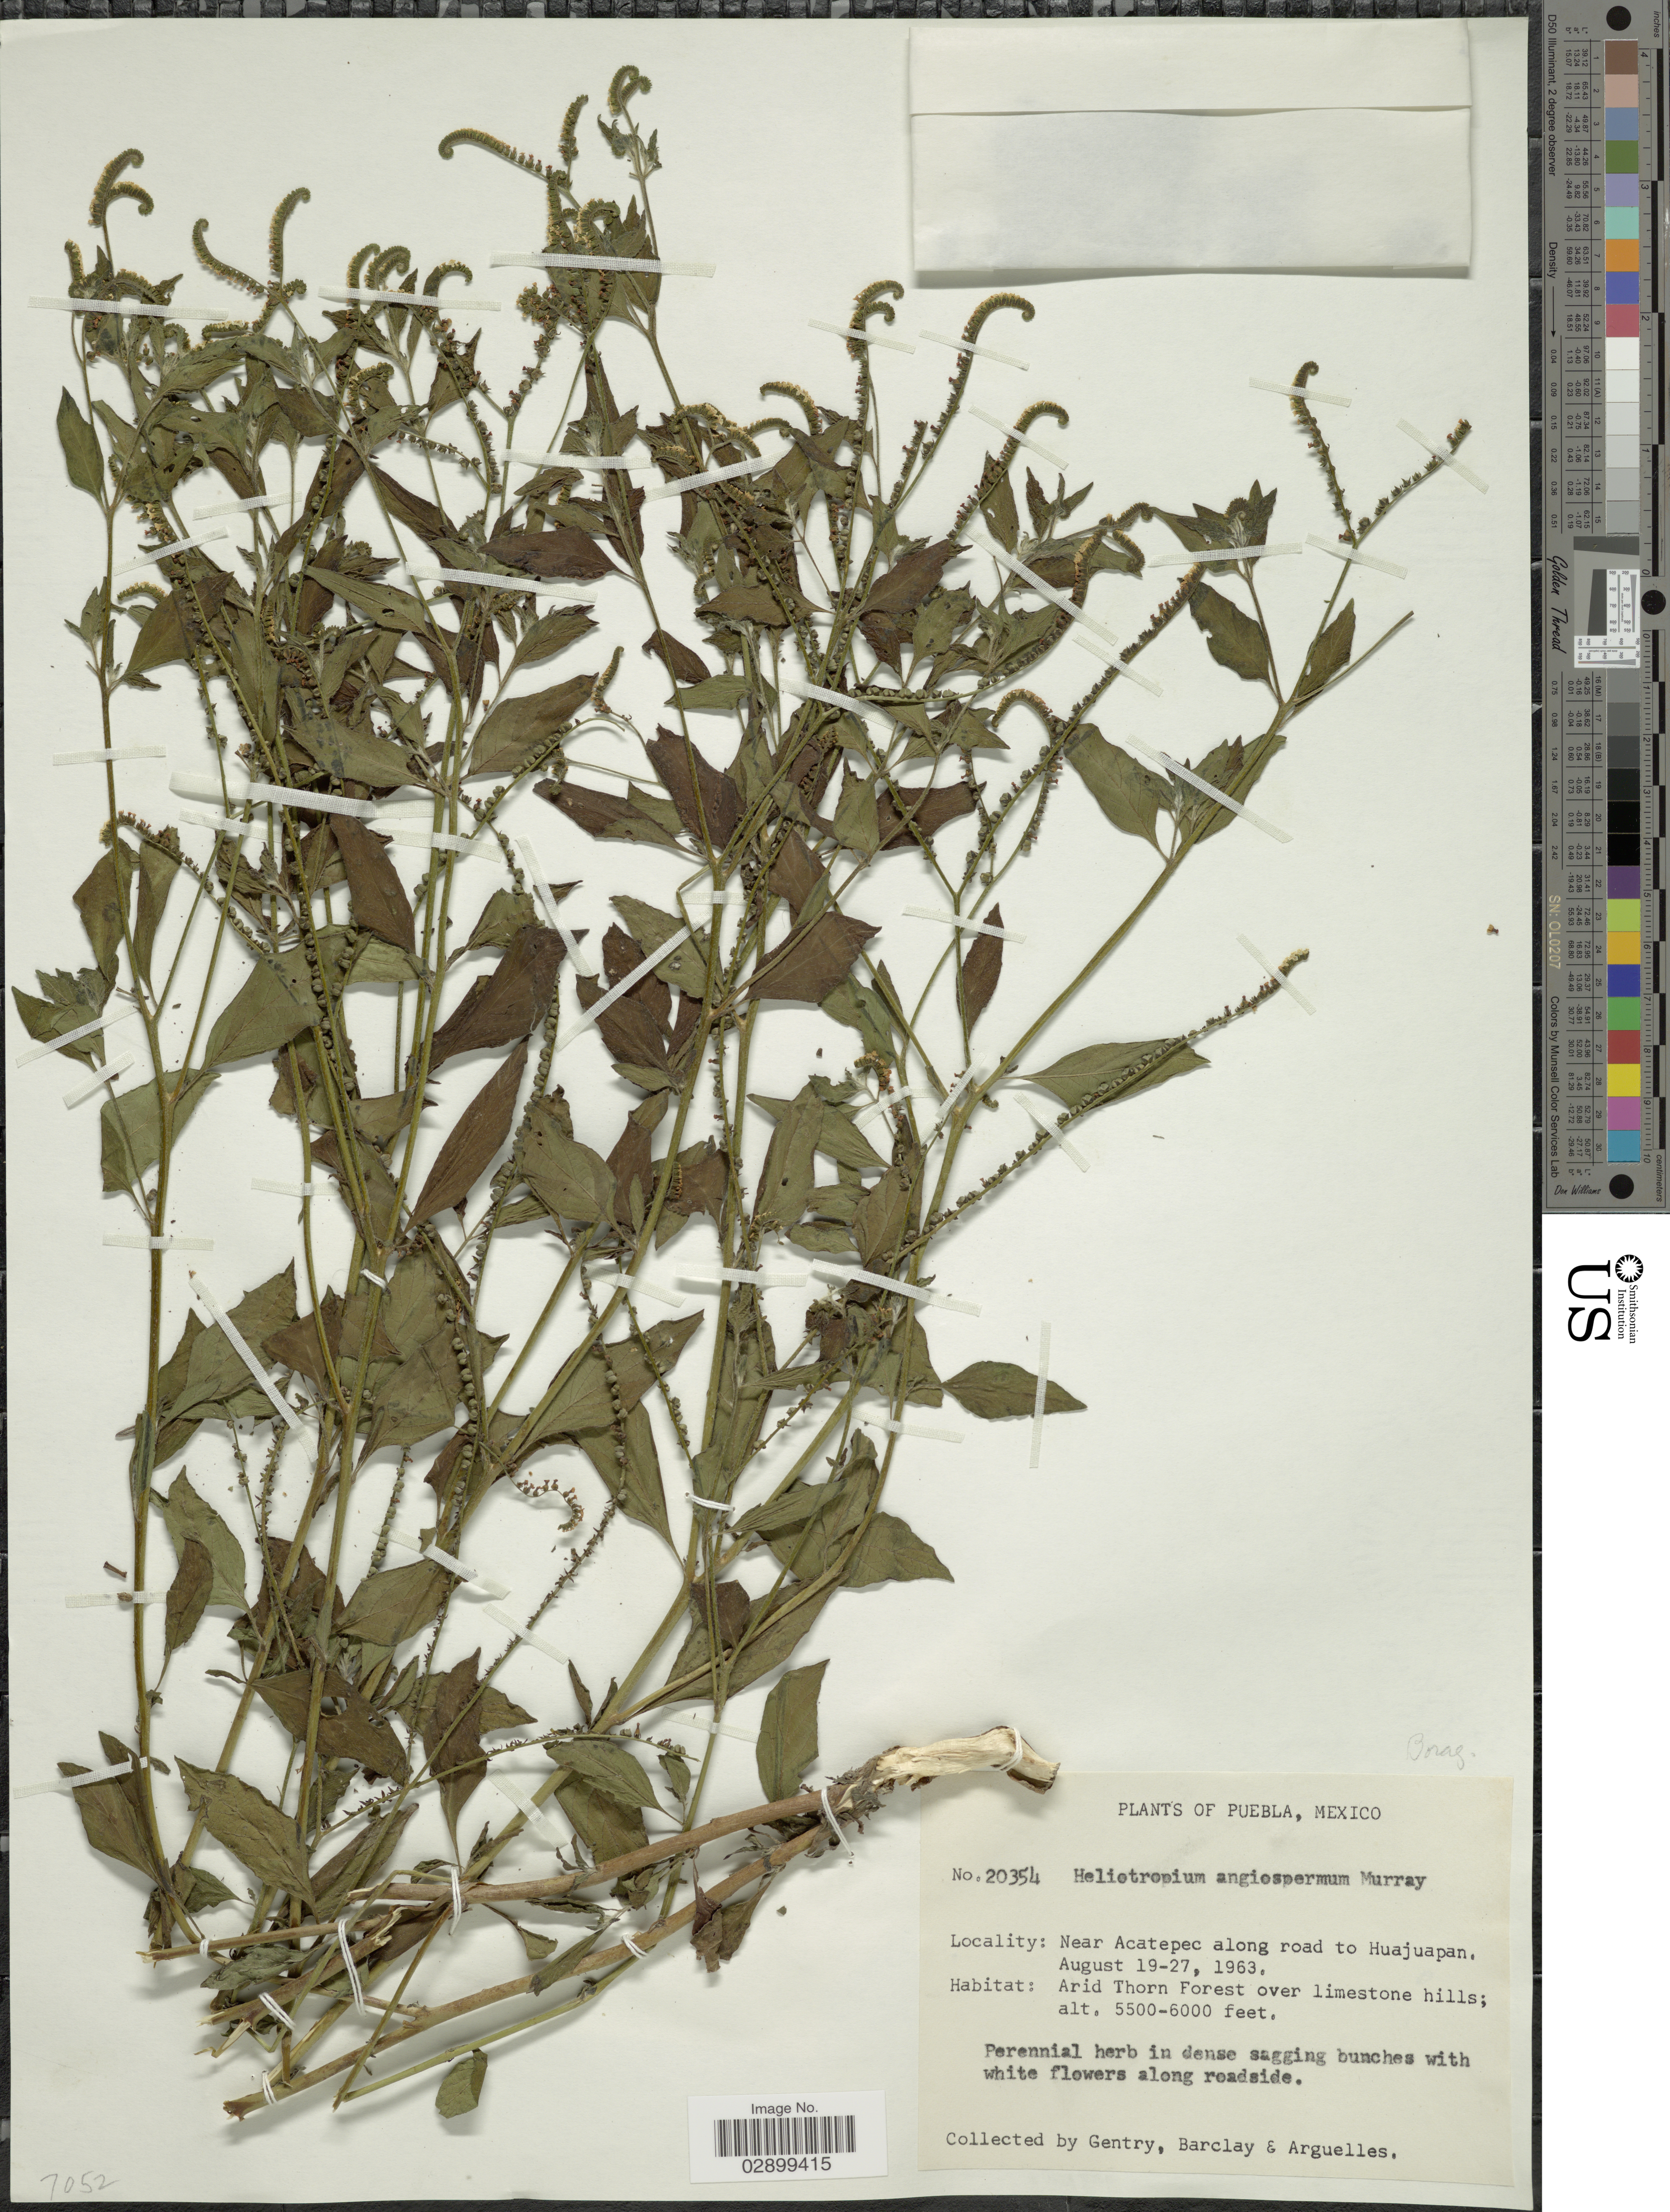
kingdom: Plantae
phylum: Tracheophyta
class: Magnoliopsida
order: Boraginales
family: Heliotropiaceae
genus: Heliotropium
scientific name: Heliotropium angiospermum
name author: Murray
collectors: Gentry, --, -- Barclay & Arguelles, --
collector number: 20354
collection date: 1963-08-19/1963-08-27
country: Mexico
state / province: Puebla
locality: Near Acatepec along road to Huajuapan. Arid Thorn Forest over limestone hills.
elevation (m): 1676